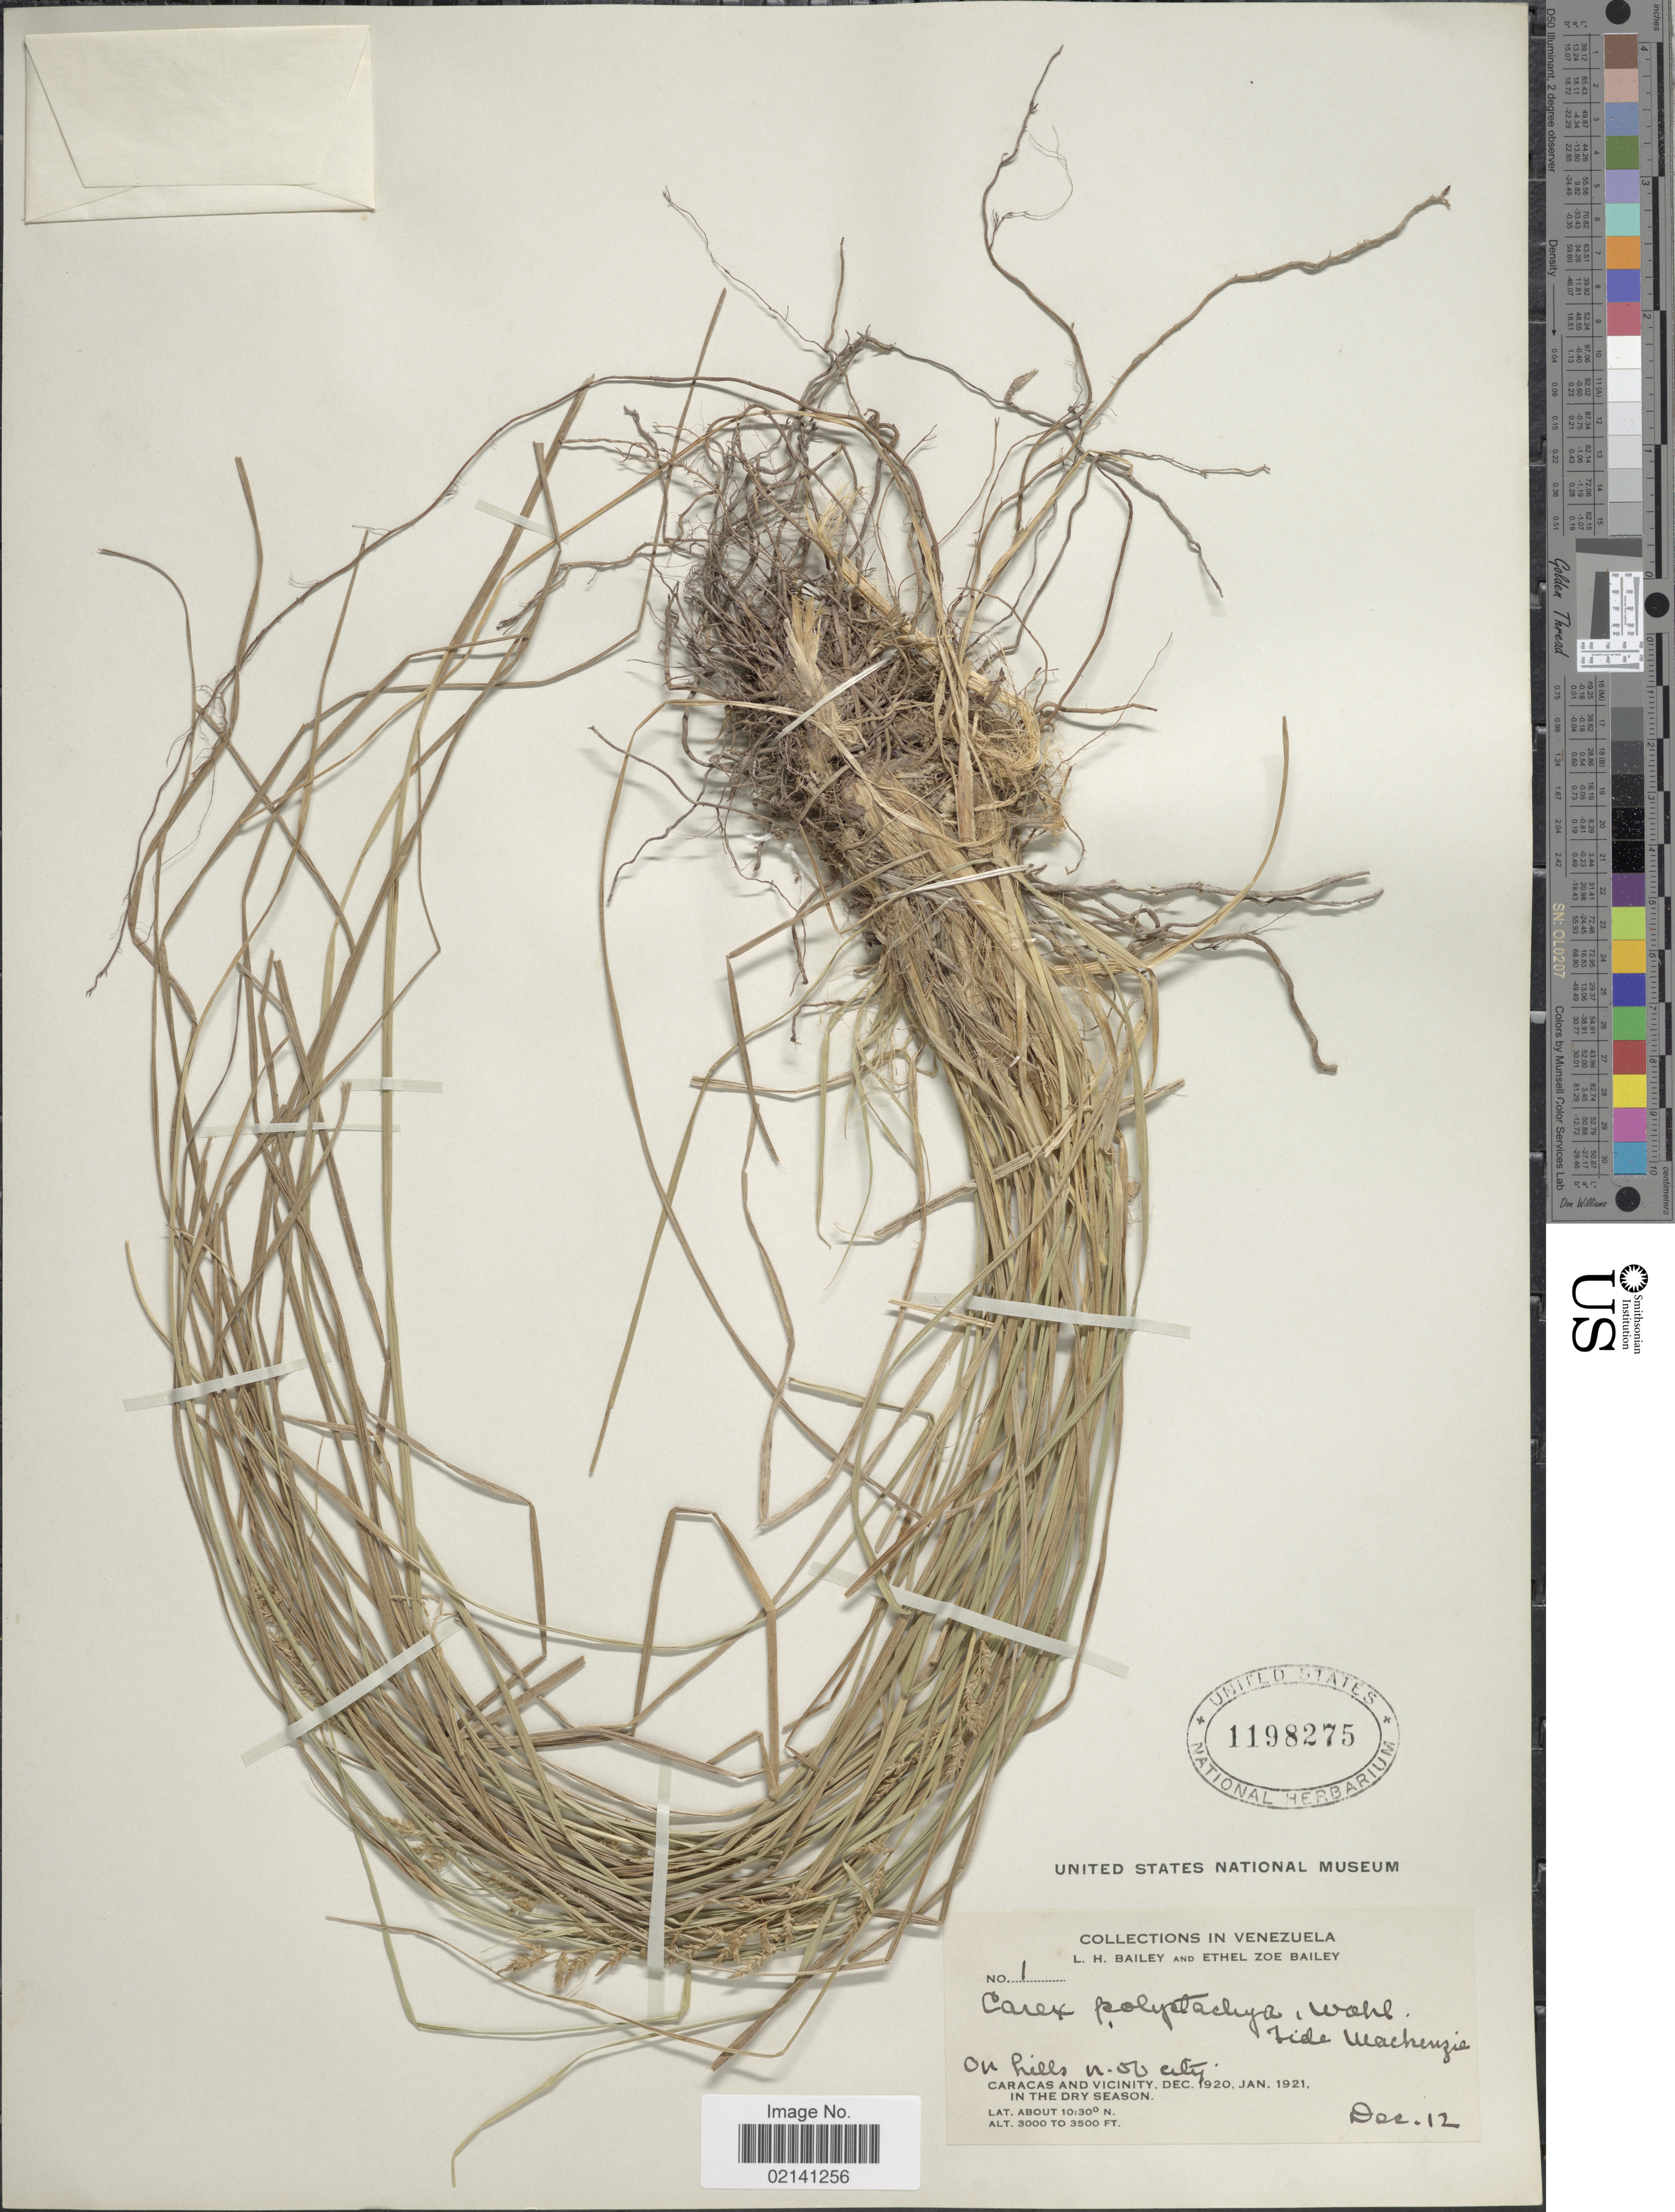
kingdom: Plantae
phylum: Tracheophyta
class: Liliopsida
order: Poales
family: Cyperaceae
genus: Carex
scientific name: Carex polystachya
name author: Sw. ex Wahlenb.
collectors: L. H. Bailey & E. Z. Bailey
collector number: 1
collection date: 1920-12-12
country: Venezuela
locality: On hills, n. of city, Caracas and vicinity, in the dry season.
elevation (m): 914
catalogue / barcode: US 1198275